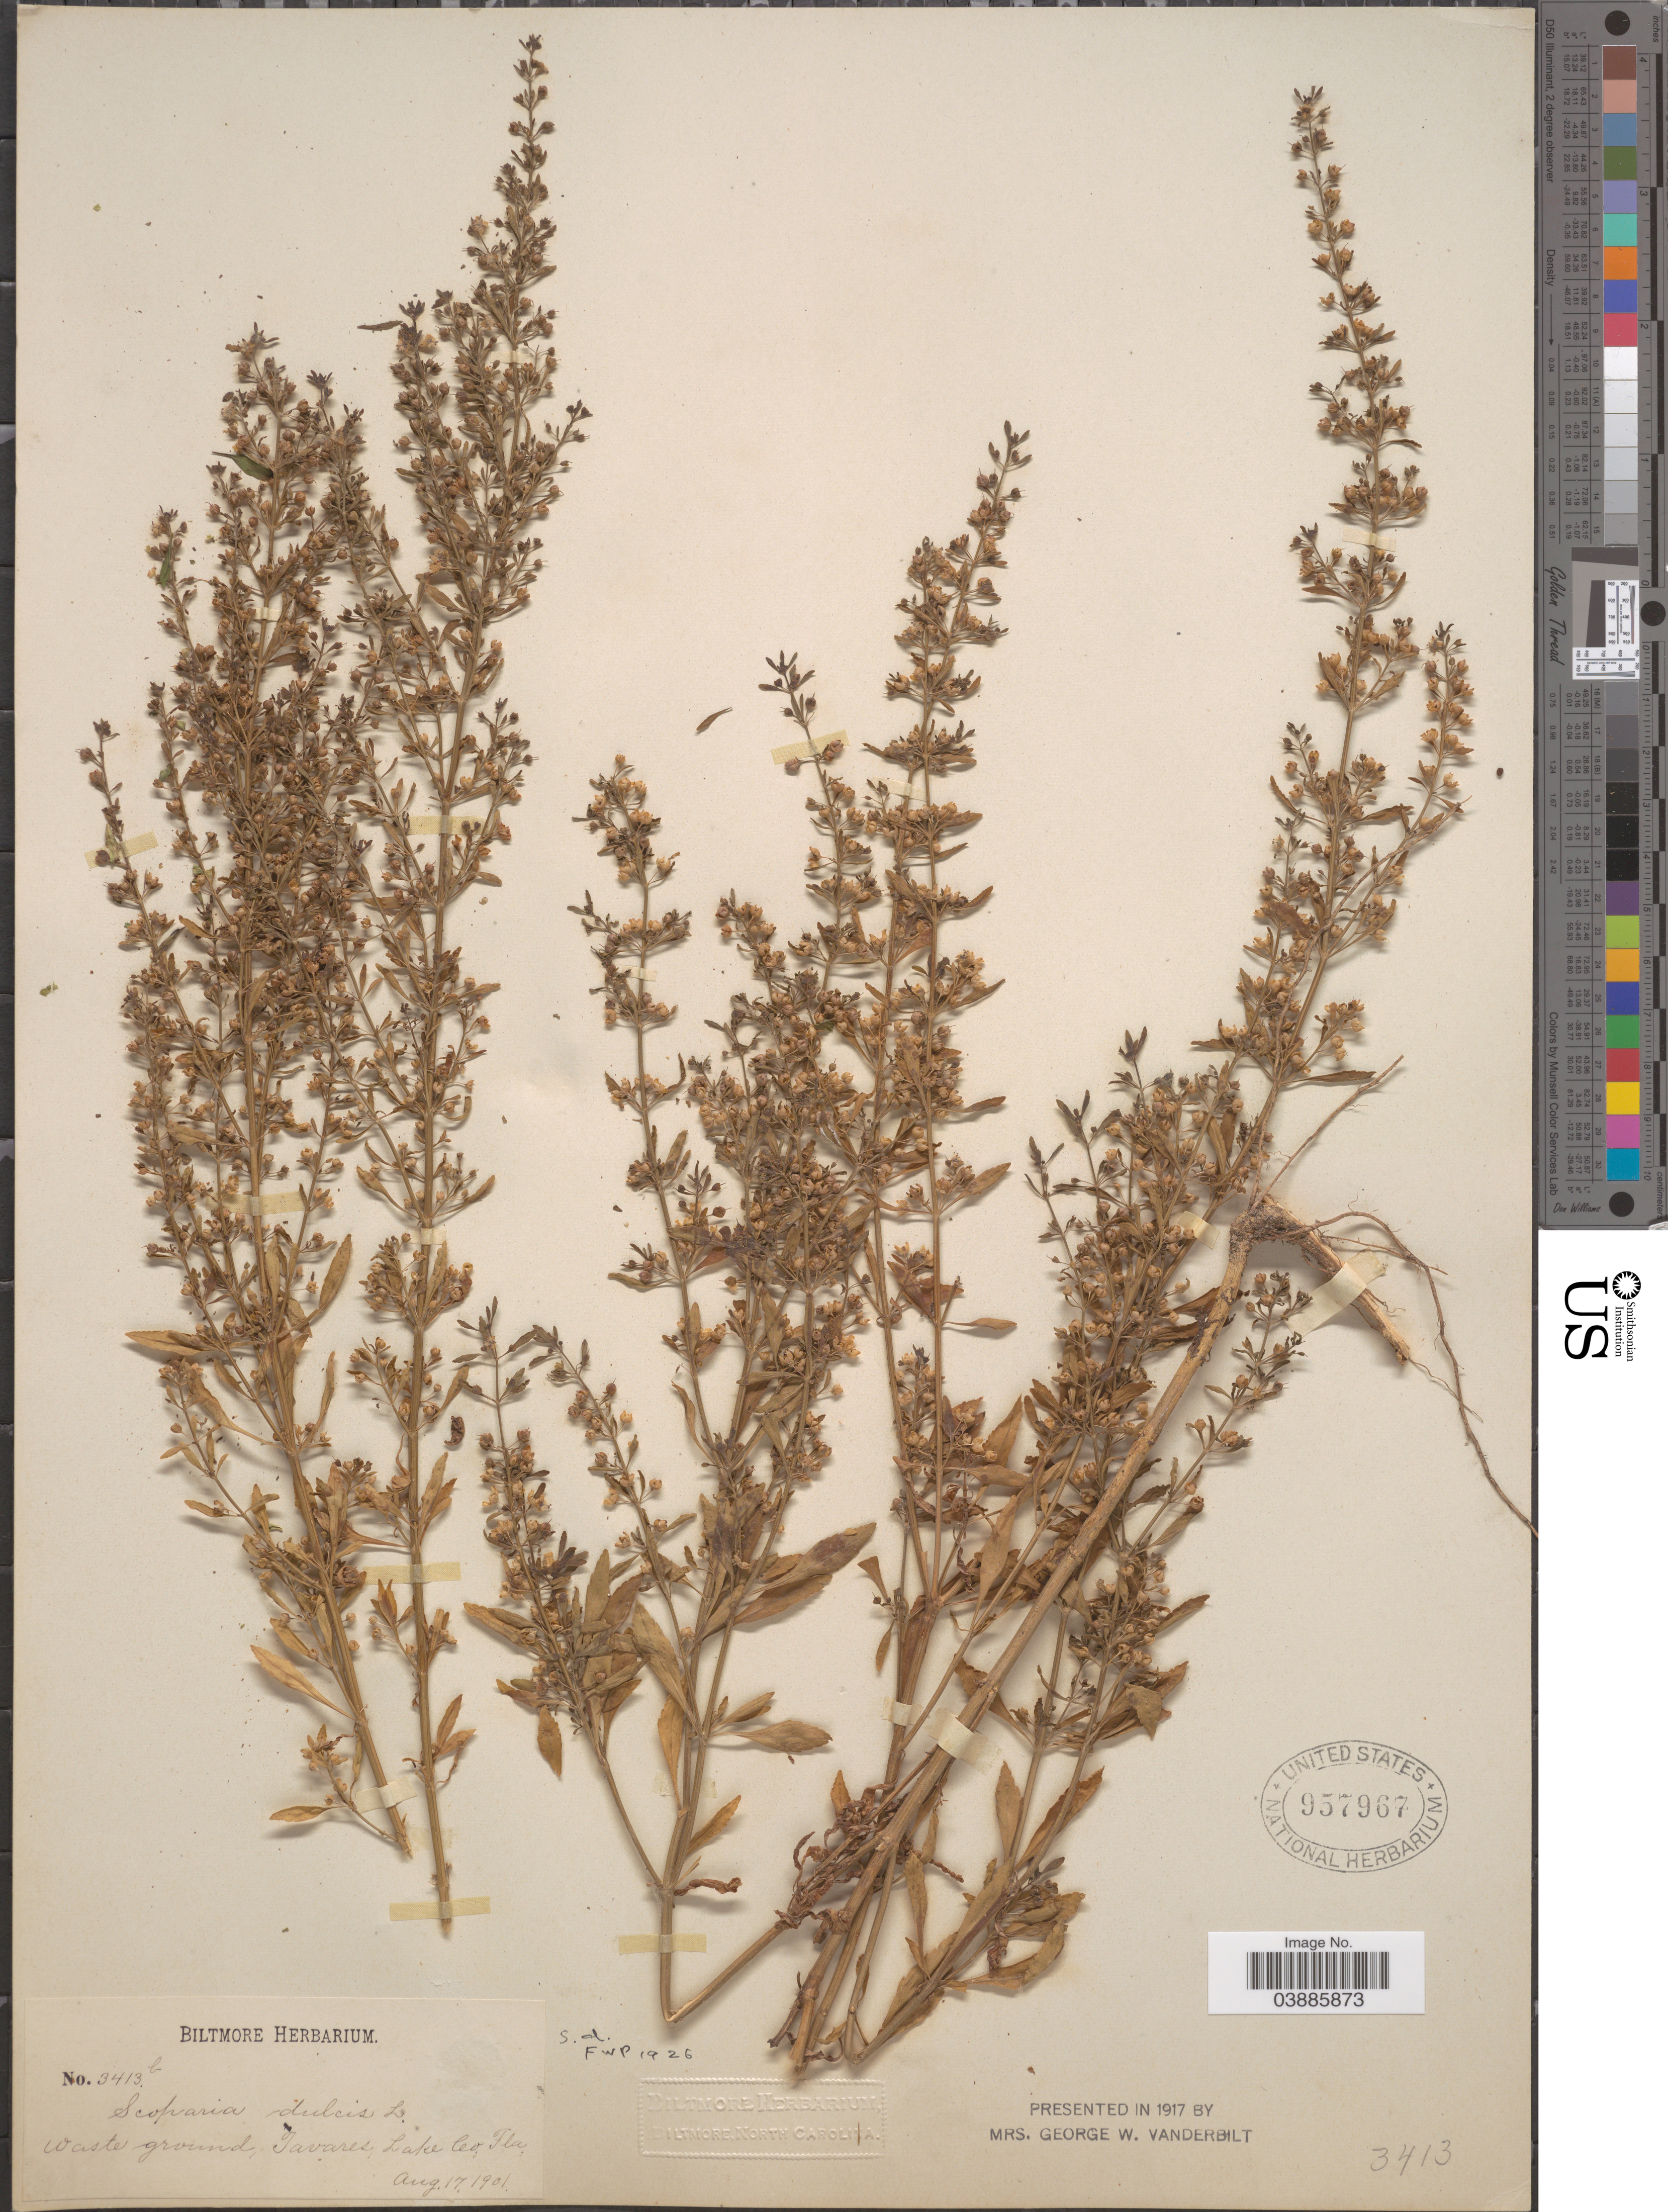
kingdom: Plantae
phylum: Tracheophyta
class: Magnoliopsida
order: Lamiales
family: Plantaginaceae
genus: Scoparia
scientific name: Scoparia dulcis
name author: L.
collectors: ex herb. Biltmore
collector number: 3413b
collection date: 1901-08-17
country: United States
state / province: Florida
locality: Waste ground, Tavares, Lake Co.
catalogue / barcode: US 957967